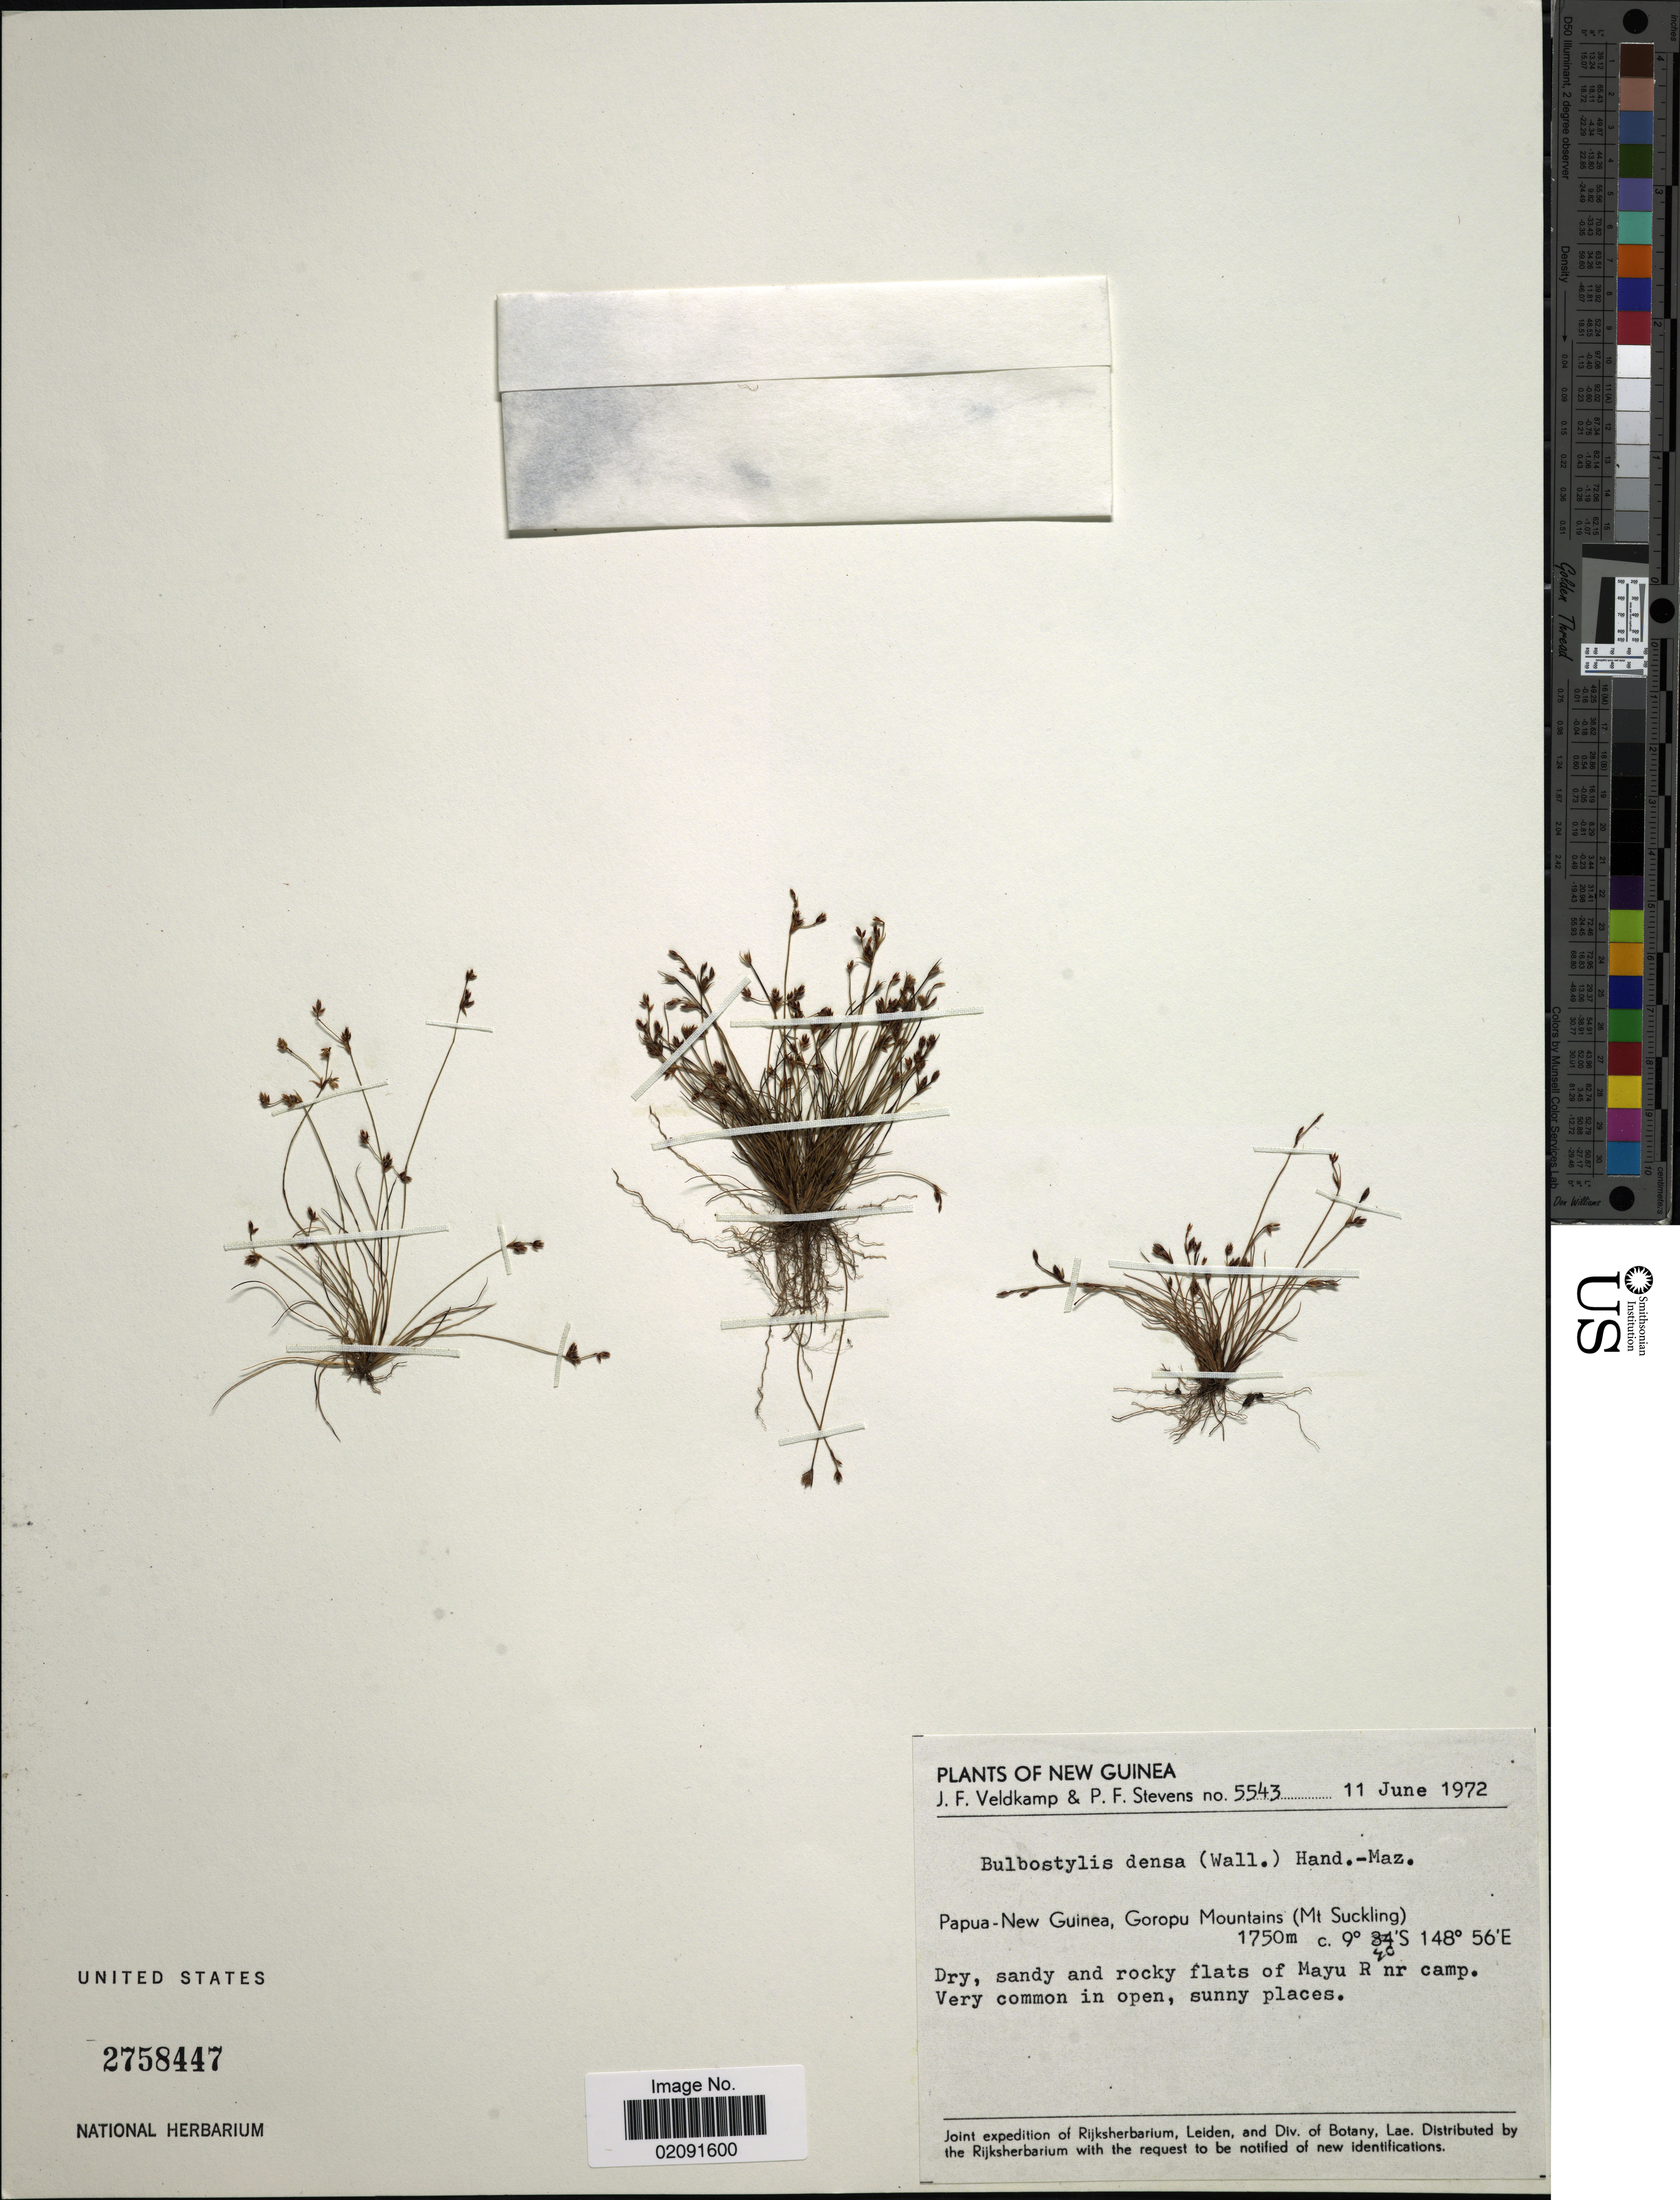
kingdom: Plantae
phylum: Tracheophyta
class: Liliopsida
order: Poales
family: Cyperaceae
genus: Bulbostylis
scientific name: Bulbostylis densa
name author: (Wall.) Hand.-Mazz.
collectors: J. F. Veldkamp & P. F. Stevens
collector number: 5543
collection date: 1972-06-11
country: Papua New Guinea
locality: New Guinea. Goropu Mountains (Mt Suckling). Mayu R nr camp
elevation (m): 1750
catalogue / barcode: US 2758447